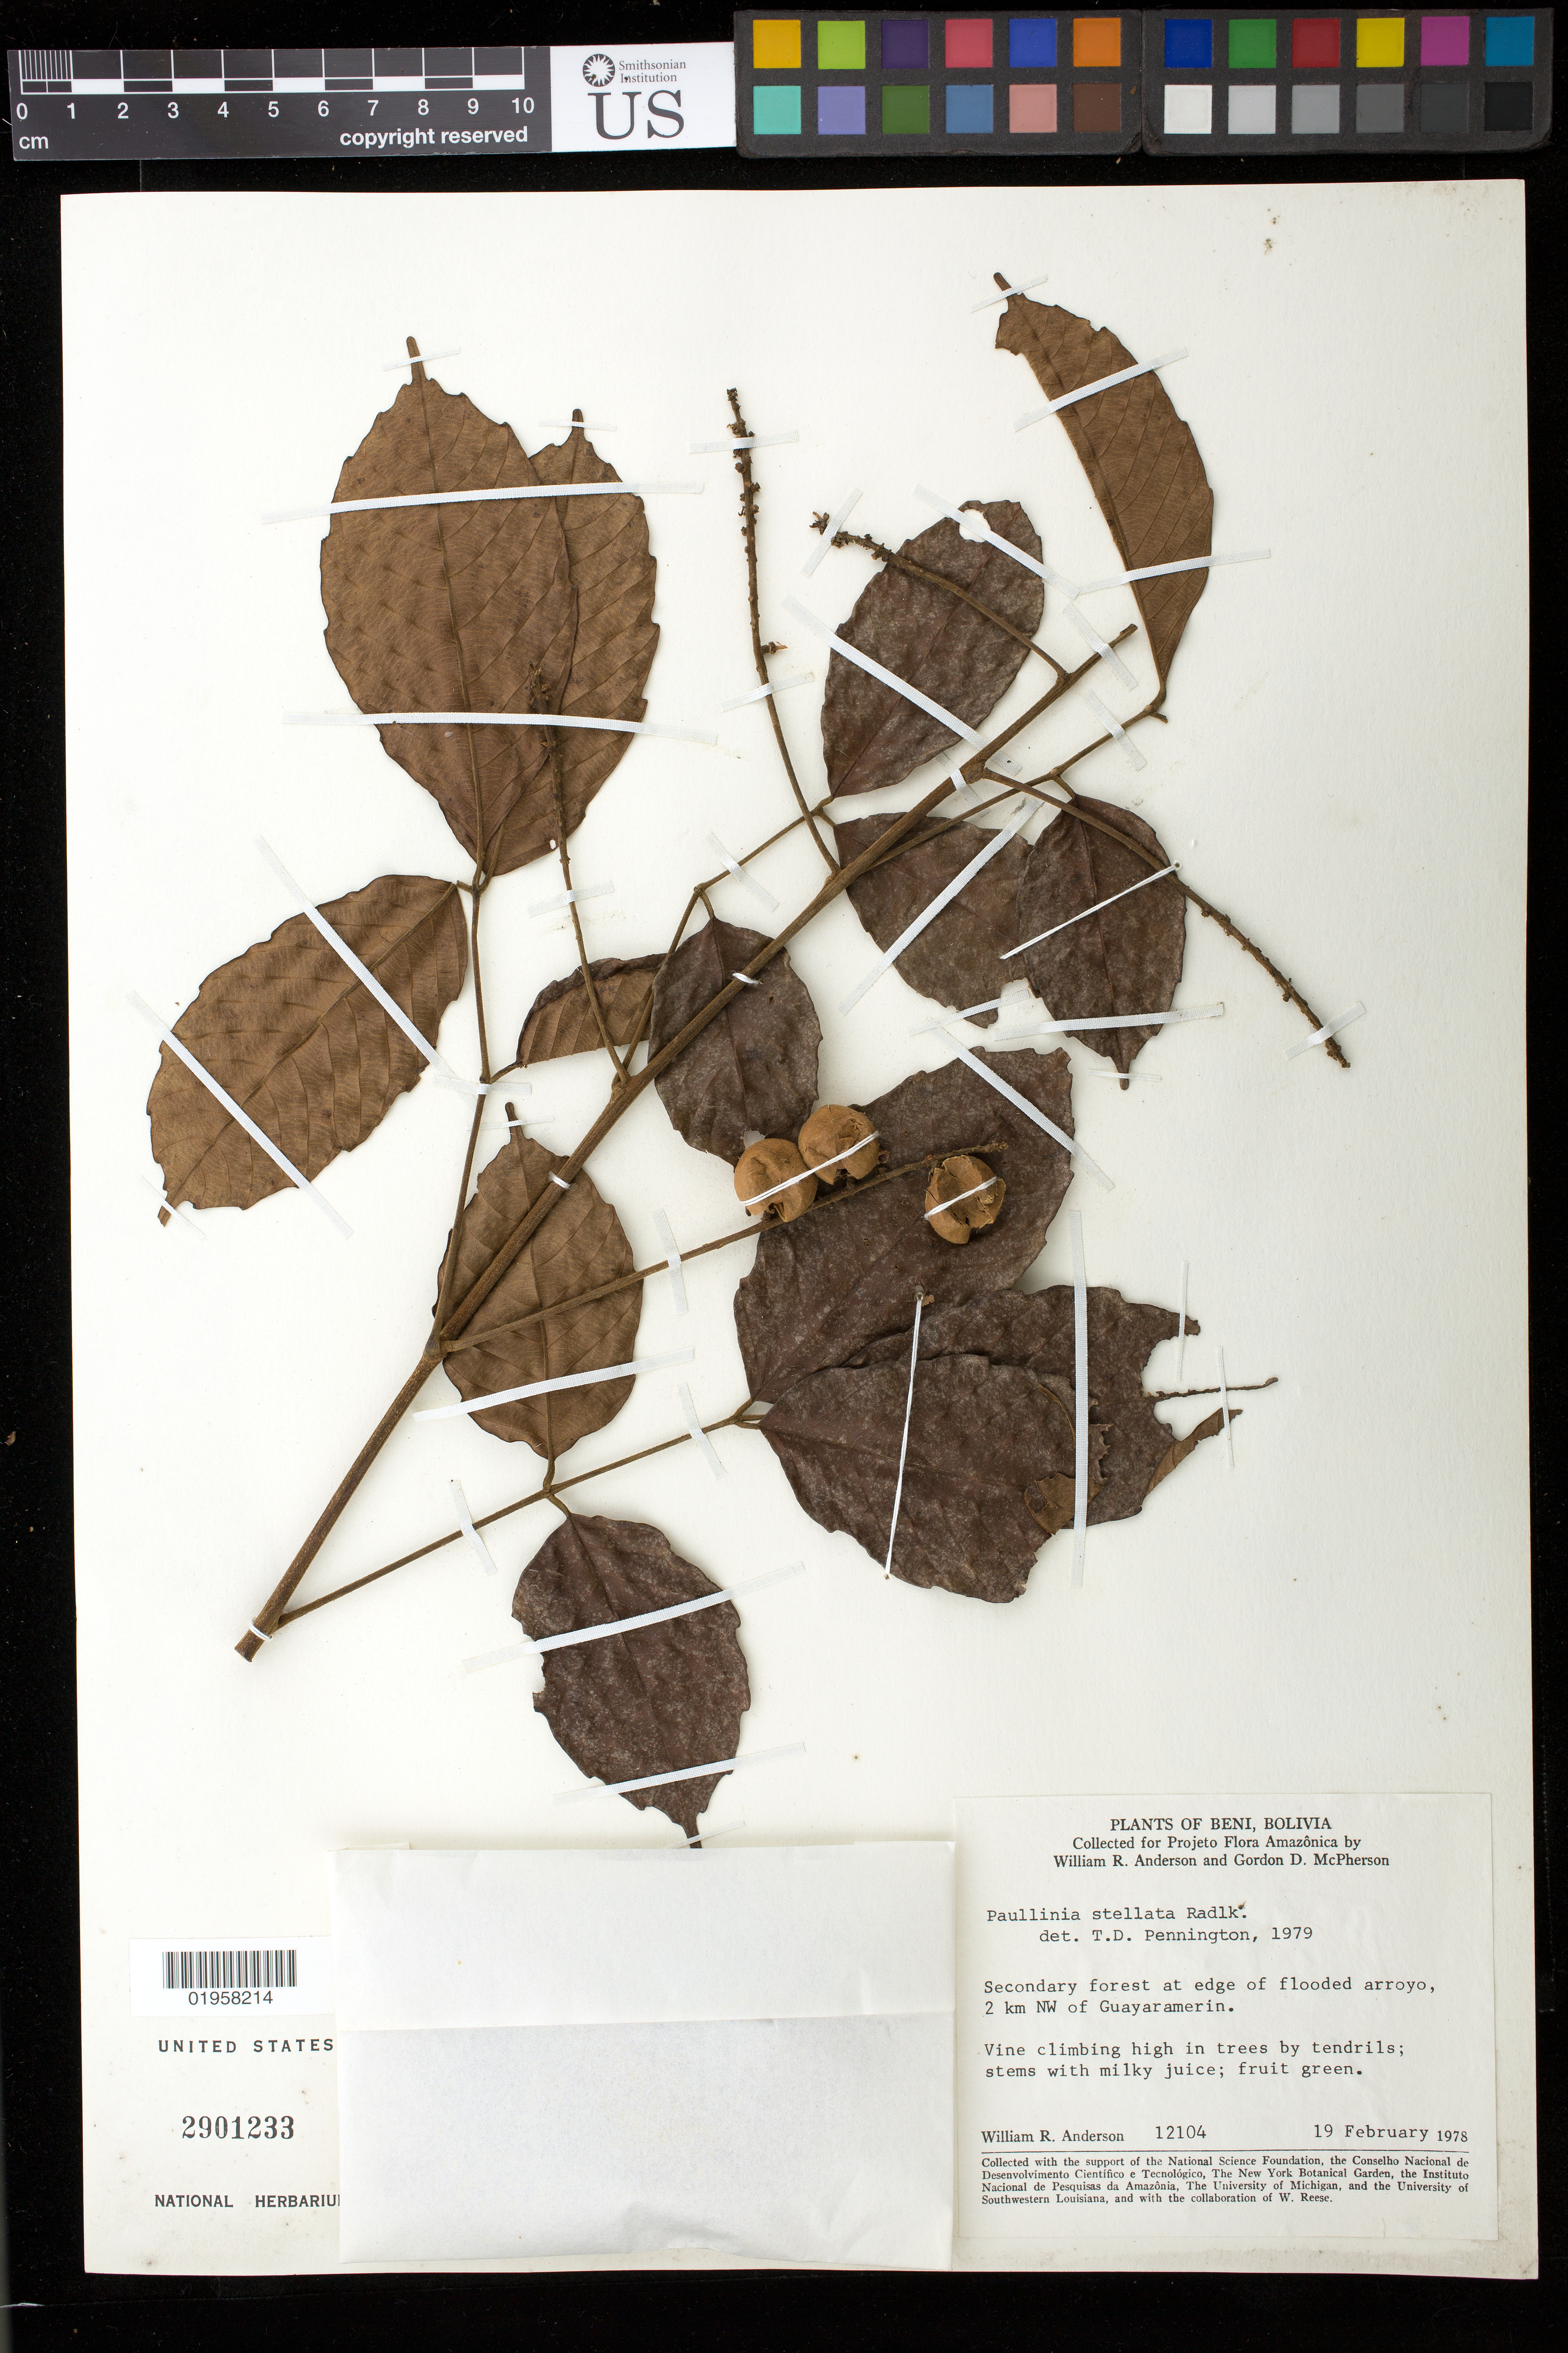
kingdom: Plantae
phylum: Tracheophyta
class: Magnoliopsida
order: Sapindales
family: Sapindaceae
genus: Paullinia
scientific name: Paullinia capreolata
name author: (Aubl.) Radlk.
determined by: Acevedo-Rodríguez, P.; Somner, G. V.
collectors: W. R. Anderson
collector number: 12104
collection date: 1978-02-19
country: Bolivia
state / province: Beni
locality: Guayaramerin, 2 km NW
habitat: Secondary forest at edge of flooded arroyo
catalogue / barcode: US 2901233